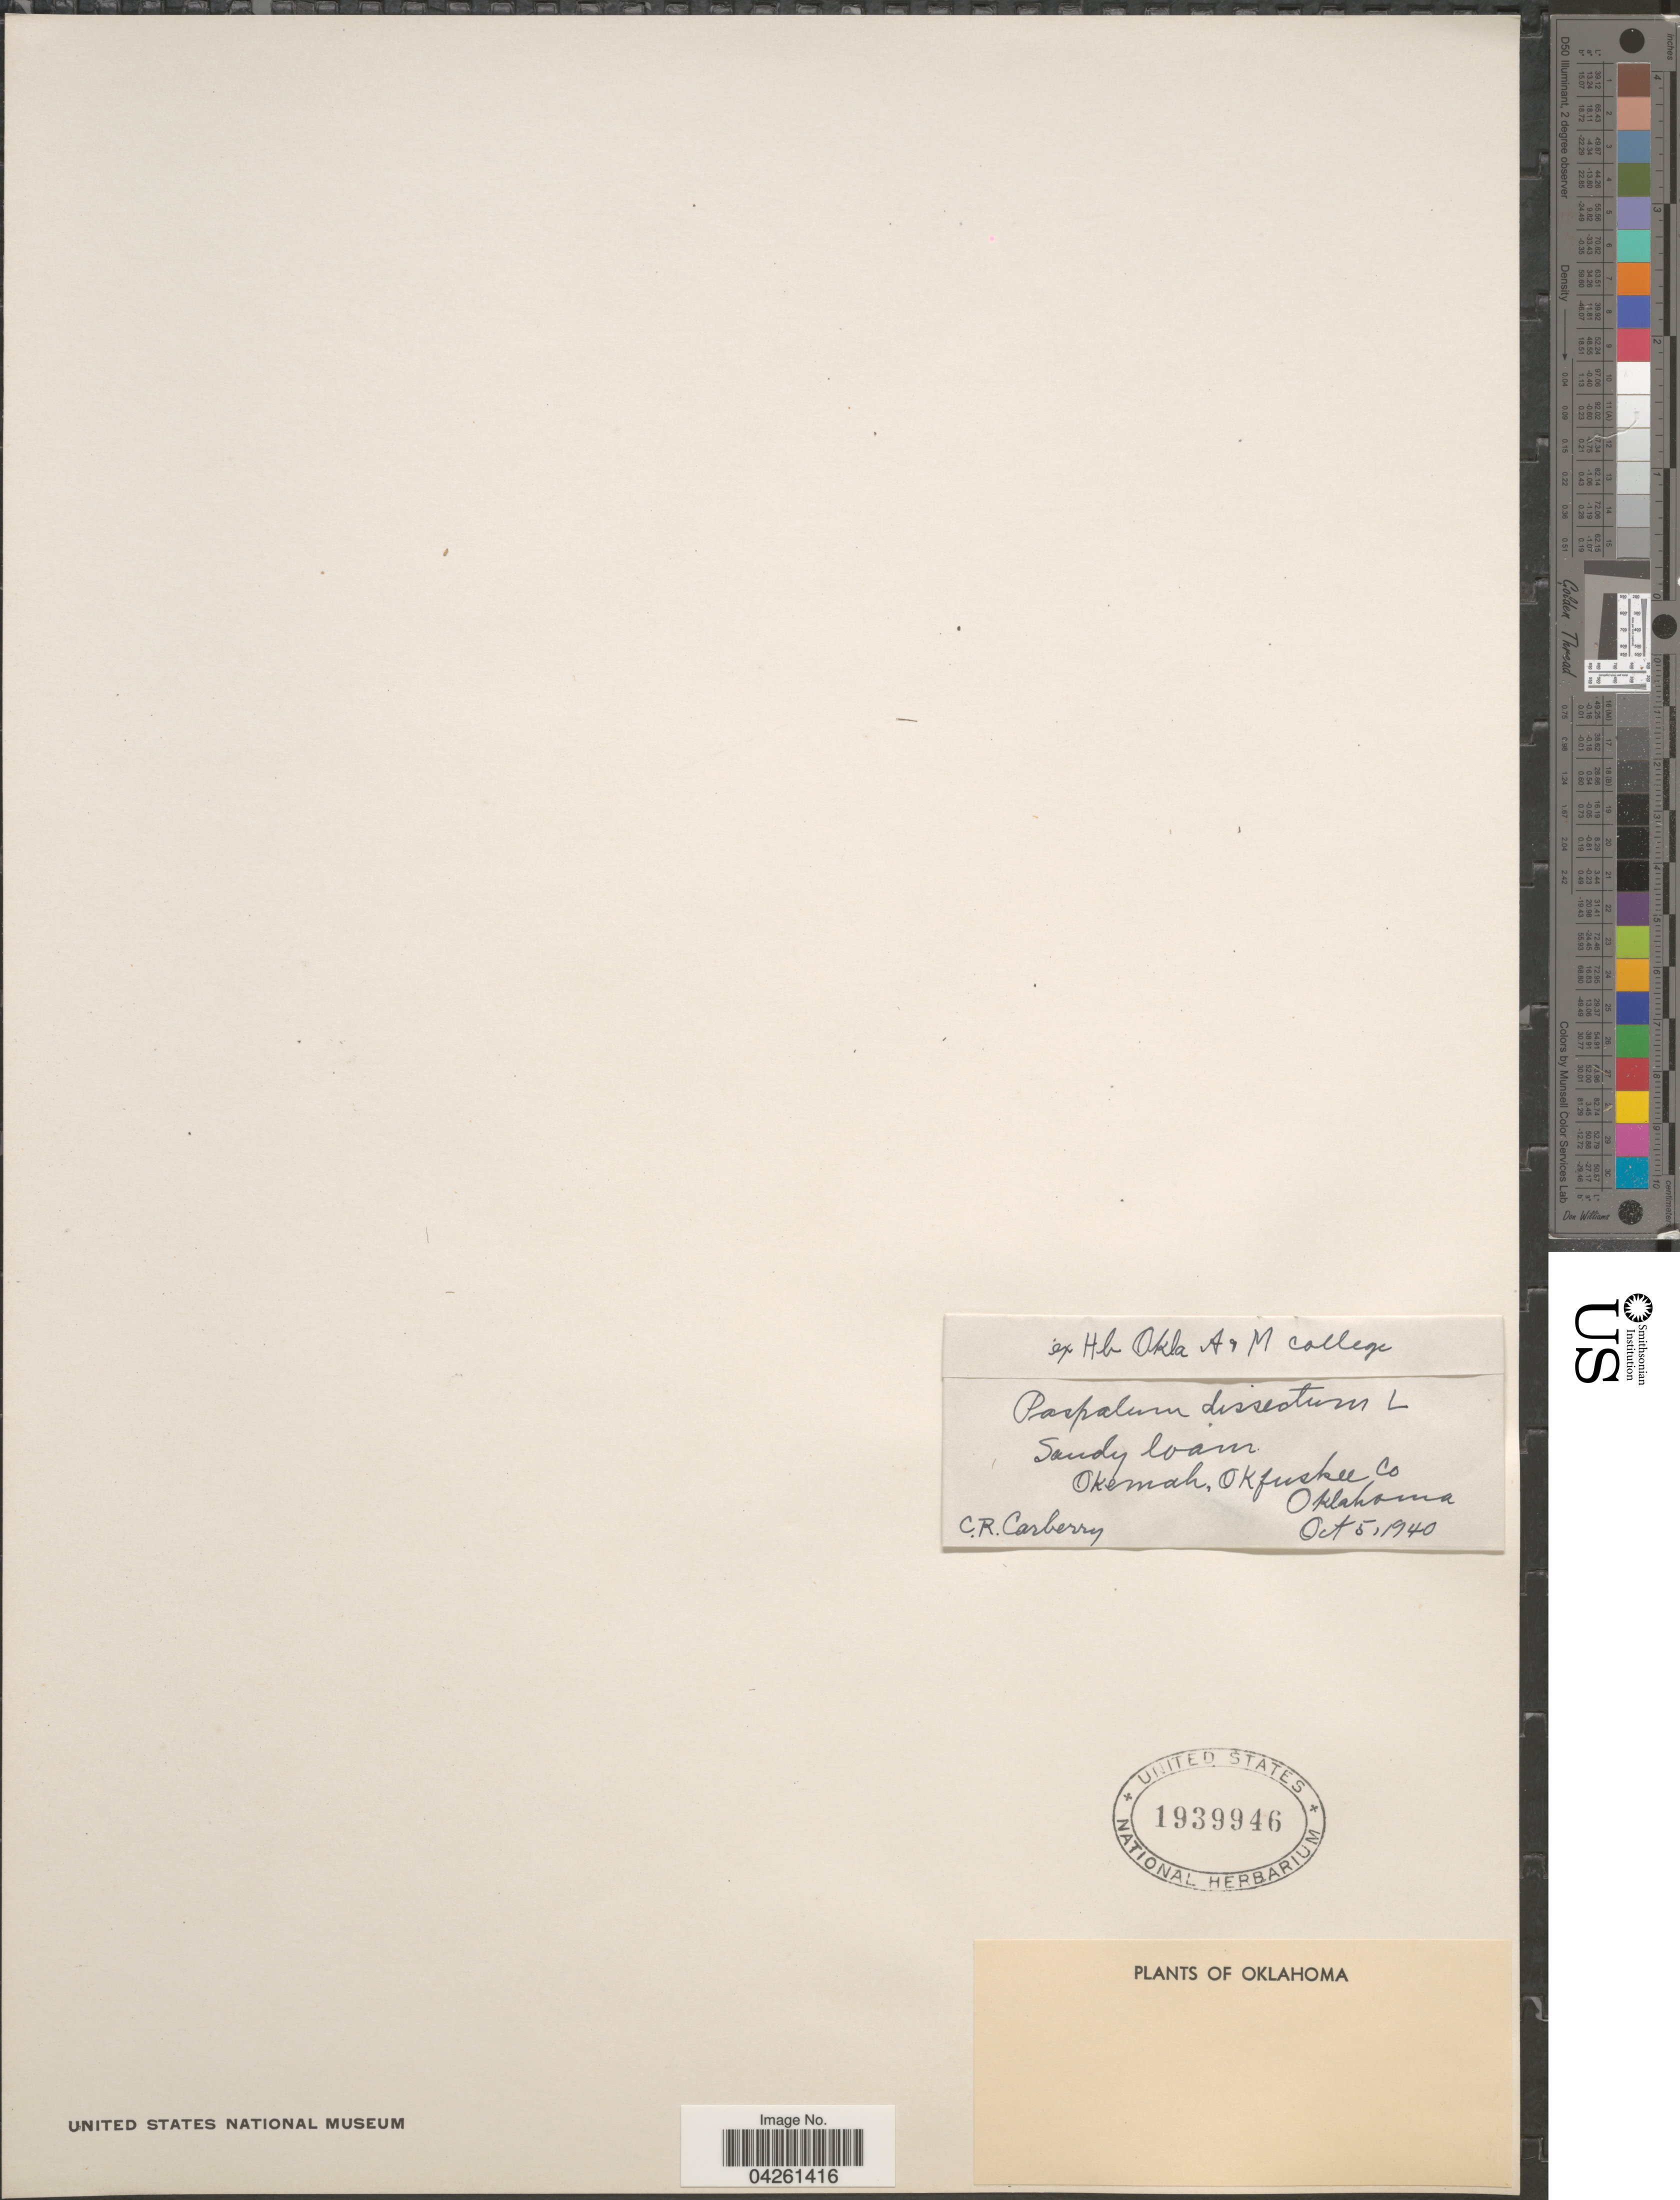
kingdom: Plantae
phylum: Tracheophyta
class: Liliopsida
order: Poales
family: Poaceae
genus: Paspalum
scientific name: Paspalum dissectum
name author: (L.) L.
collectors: C. Carberry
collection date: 1940-10-05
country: United States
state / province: Oklahoma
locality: Okemah, Okfuskee Co.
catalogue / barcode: US 1939946